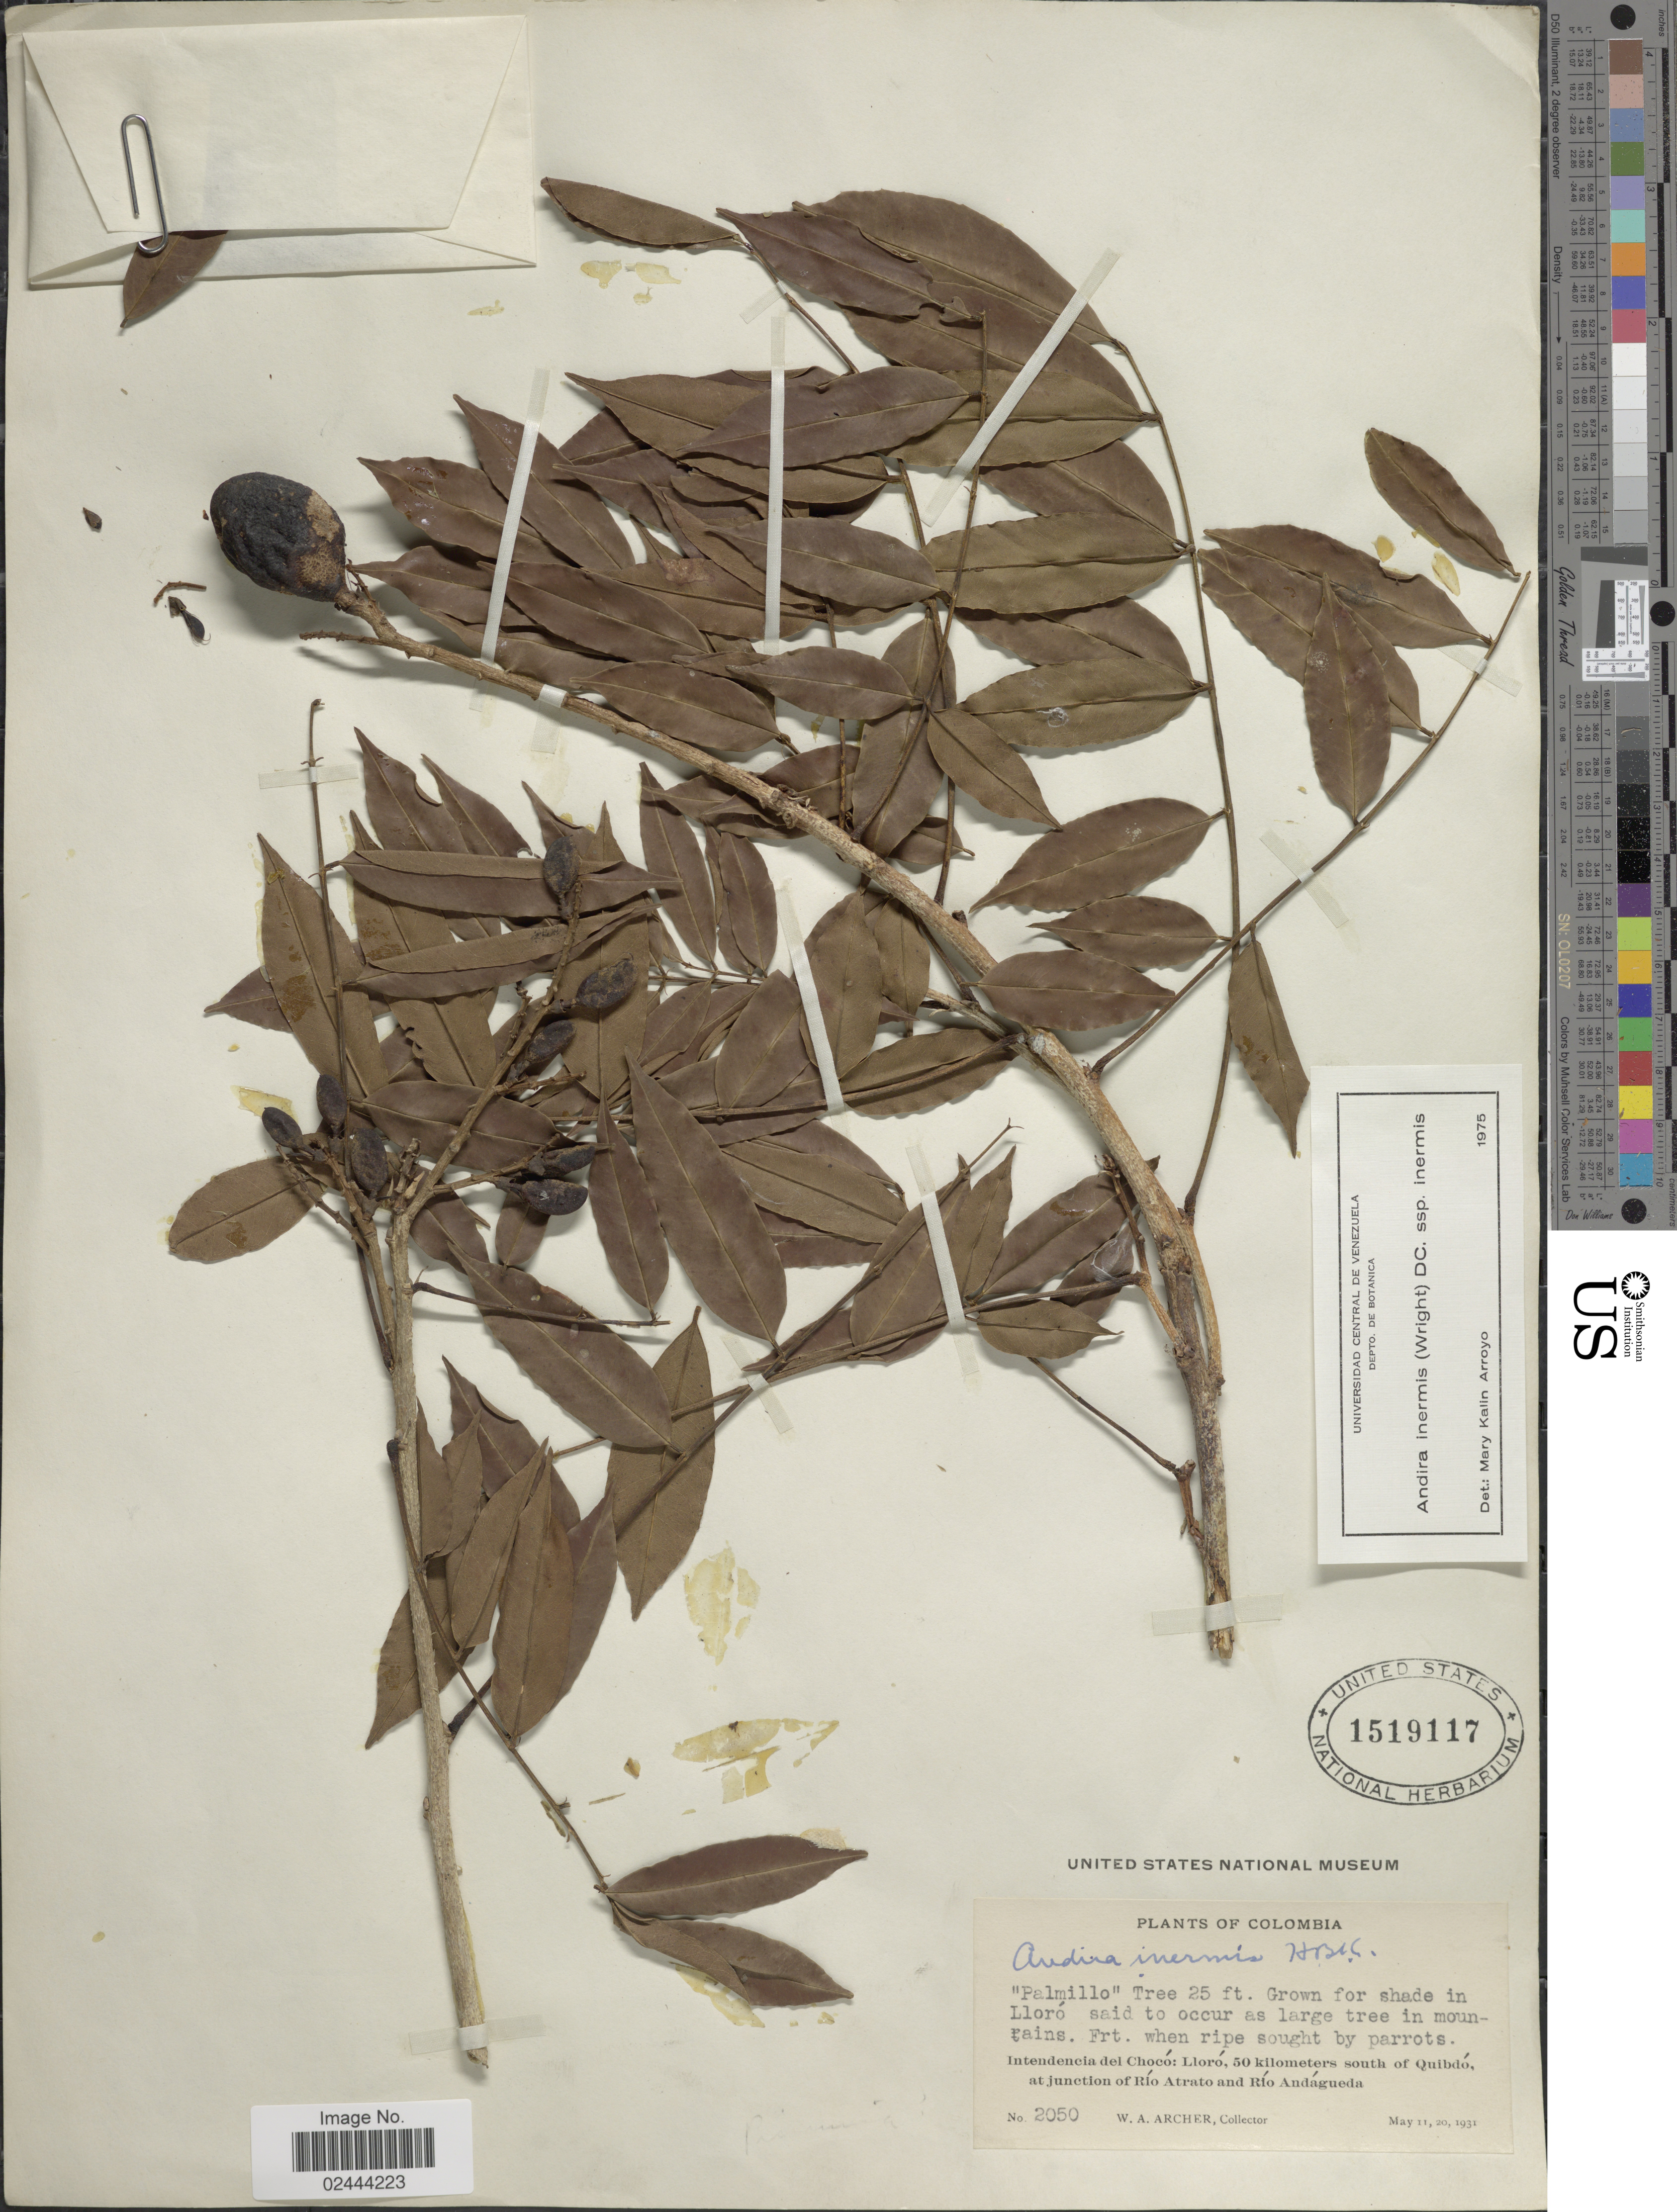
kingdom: Plantae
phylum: Tracheophyta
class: Magnoliopsida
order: Fabales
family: Fabaceae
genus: Andira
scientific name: Andira inermis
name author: (W. Wright) Kunth ex DC.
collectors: W. A. Archer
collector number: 2050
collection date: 1931-05-11/1931-05-20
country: Colombia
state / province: Chocó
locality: Lloro, 50 kilometers south of Quibdo, at junction of Rio Atrato and Rio Andagueda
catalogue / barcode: US 1519117